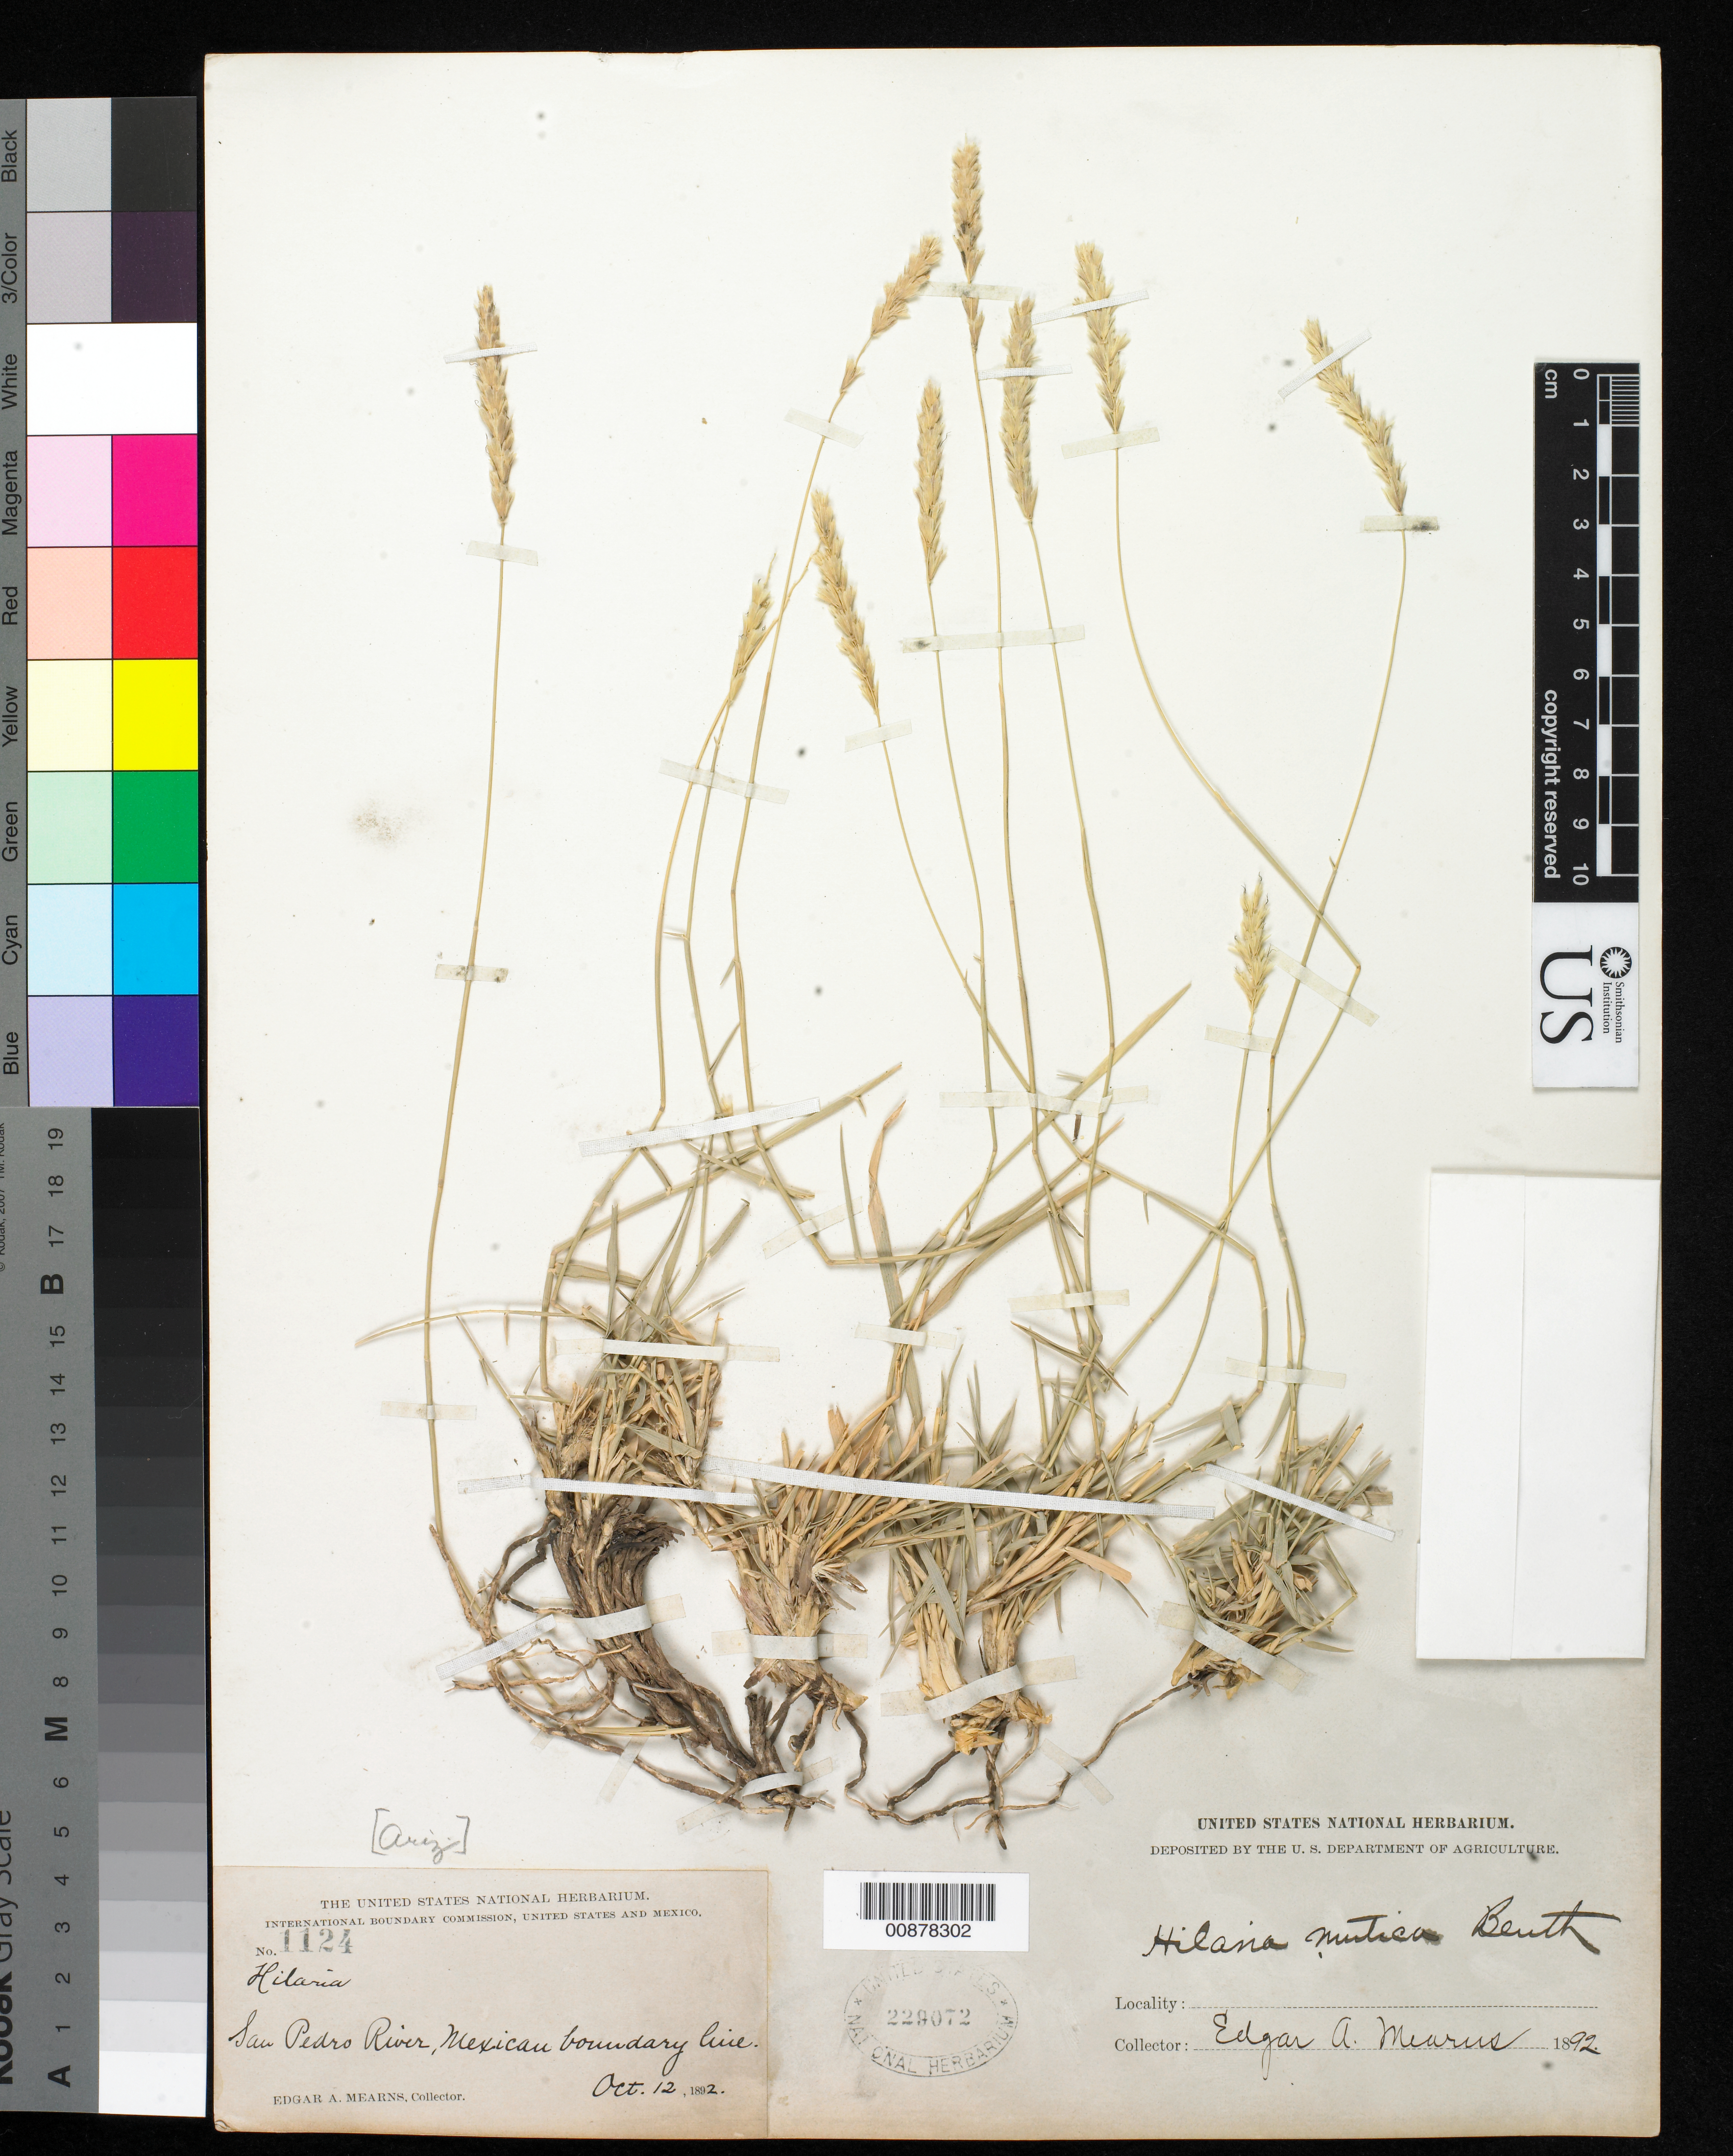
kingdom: Plantae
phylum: Tracheophyta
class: Liliopsida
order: Poales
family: Poaceae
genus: Hilaria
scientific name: Hilaria mutica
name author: (Buckley) Benth.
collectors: E. A. Mearns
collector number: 1124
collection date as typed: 12 Oct 1892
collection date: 1892-10-12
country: United States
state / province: Arizona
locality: San Pedro River, Mexican Boundary Line.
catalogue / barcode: US 229072